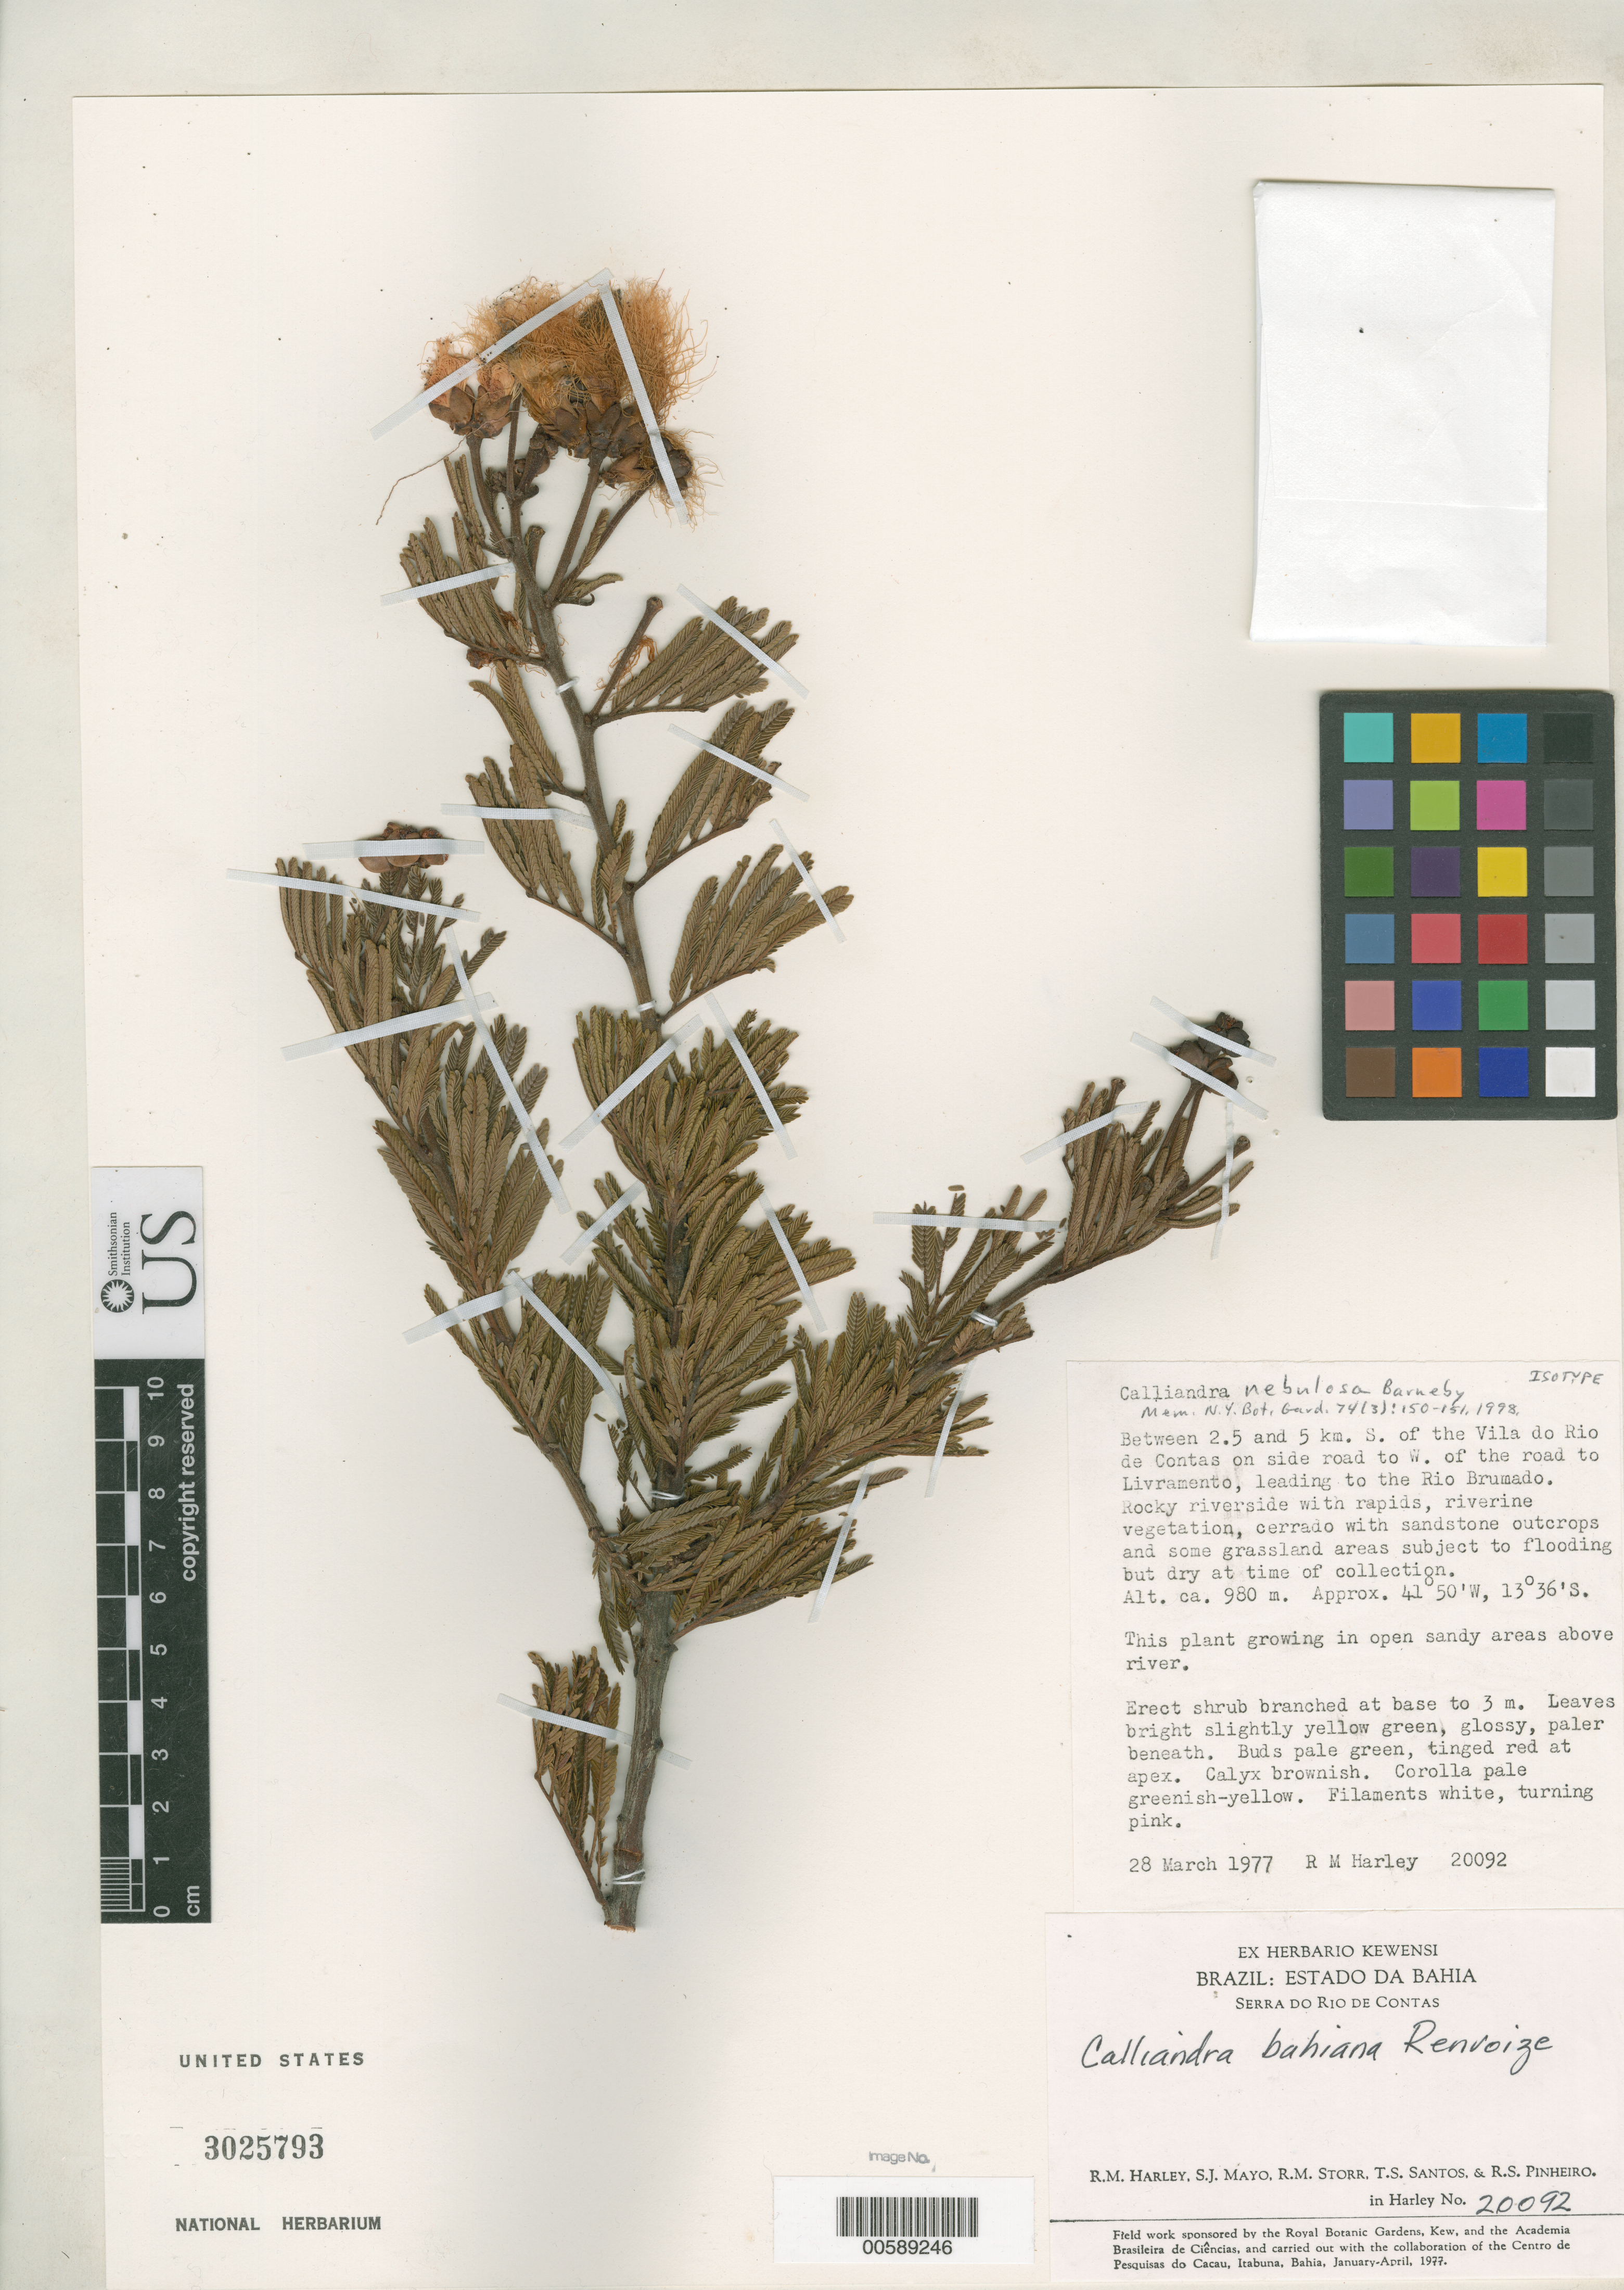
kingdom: Plantae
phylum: Tracheophyta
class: Magnoliopsida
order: Fabales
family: Fabaceae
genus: Calliandra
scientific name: Calliandra nebulosa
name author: Barneby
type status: Isotype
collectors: R. M. Harley, S. J. Mayo, R. M. Storr, T. S. Santos & R. S. Pinheiro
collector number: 20092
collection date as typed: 28 Mar 1977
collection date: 1977-03-28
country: Brazil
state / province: Bahia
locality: Between 2.5 & 5 km S of Villa do Rio SE Contas on side road to W of road to Livramento, leading to Rio Brumado.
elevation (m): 980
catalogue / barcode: US 3025793